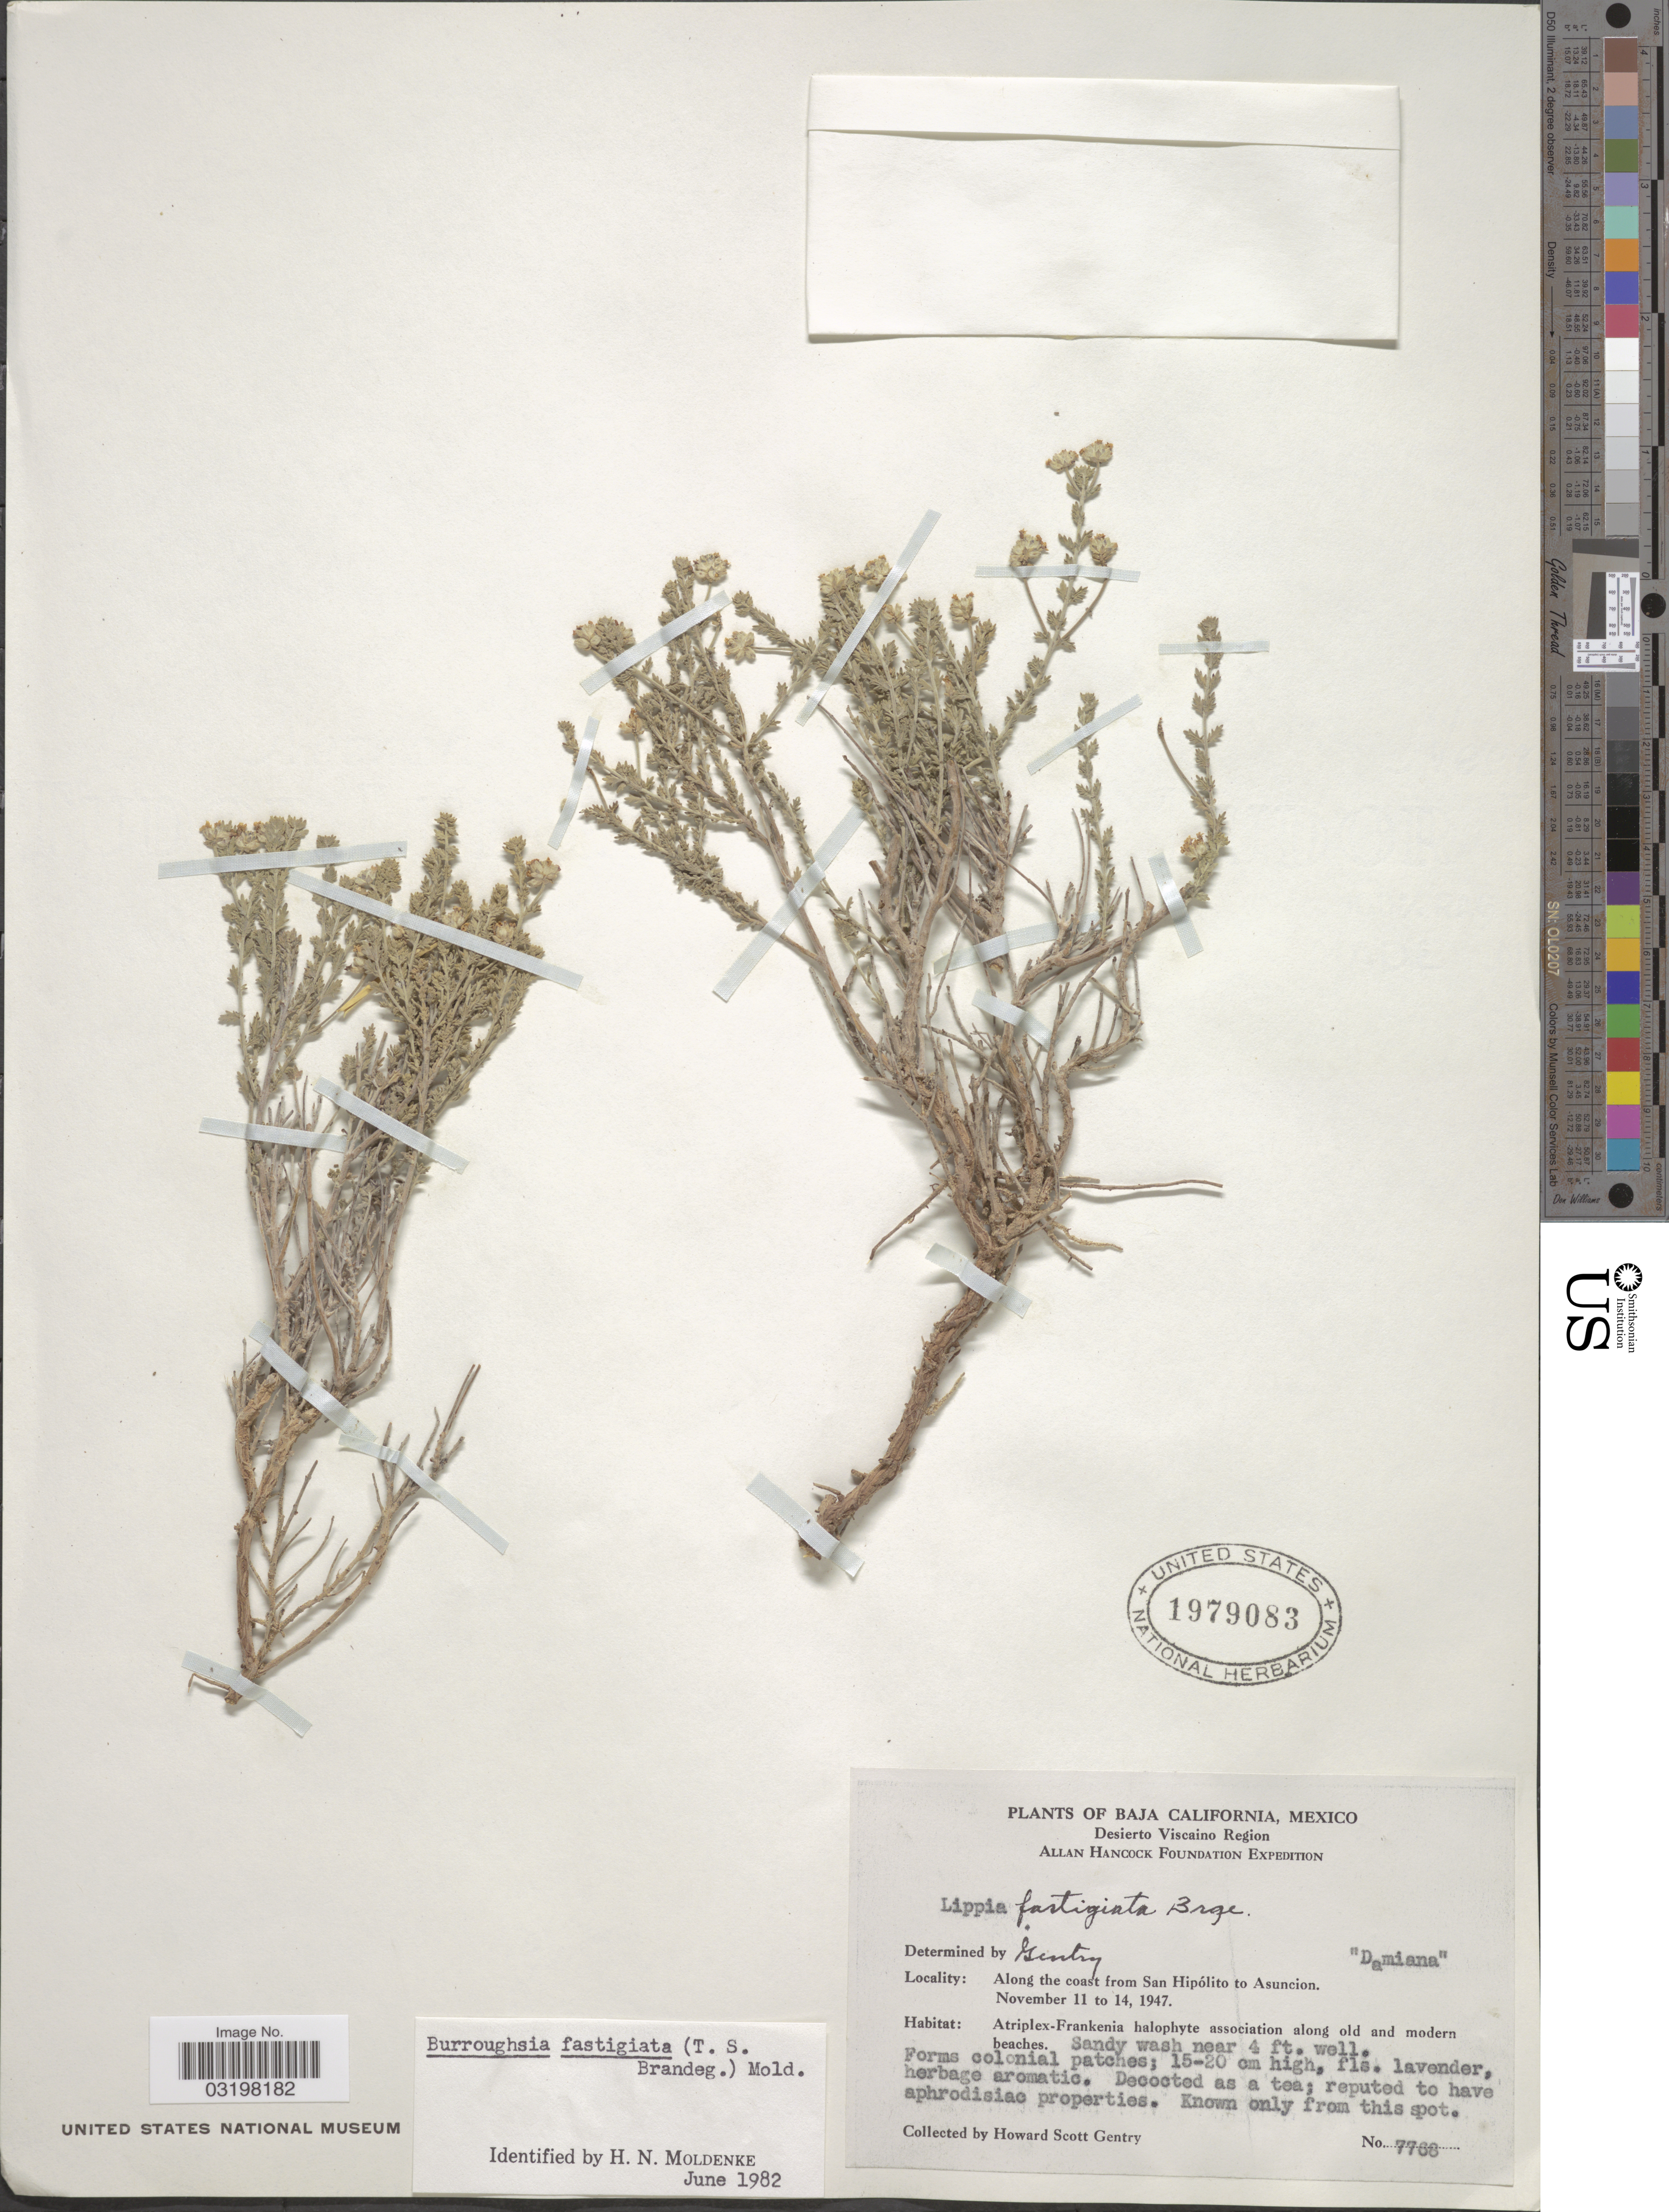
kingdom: Plantae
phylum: Tracheophyta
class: Magnoliopsida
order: Lamiales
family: Verbenaceae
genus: Lippia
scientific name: Lippia fastigiata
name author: Brandegee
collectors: H. S. Gentry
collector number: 7768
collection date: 1947-11-11/1947-11-14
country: Mexico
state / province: Baja California Sur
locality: Desierto Viscaino Region. Along the coast from San Hipólito to Asuncion.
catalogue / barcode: US 1979083